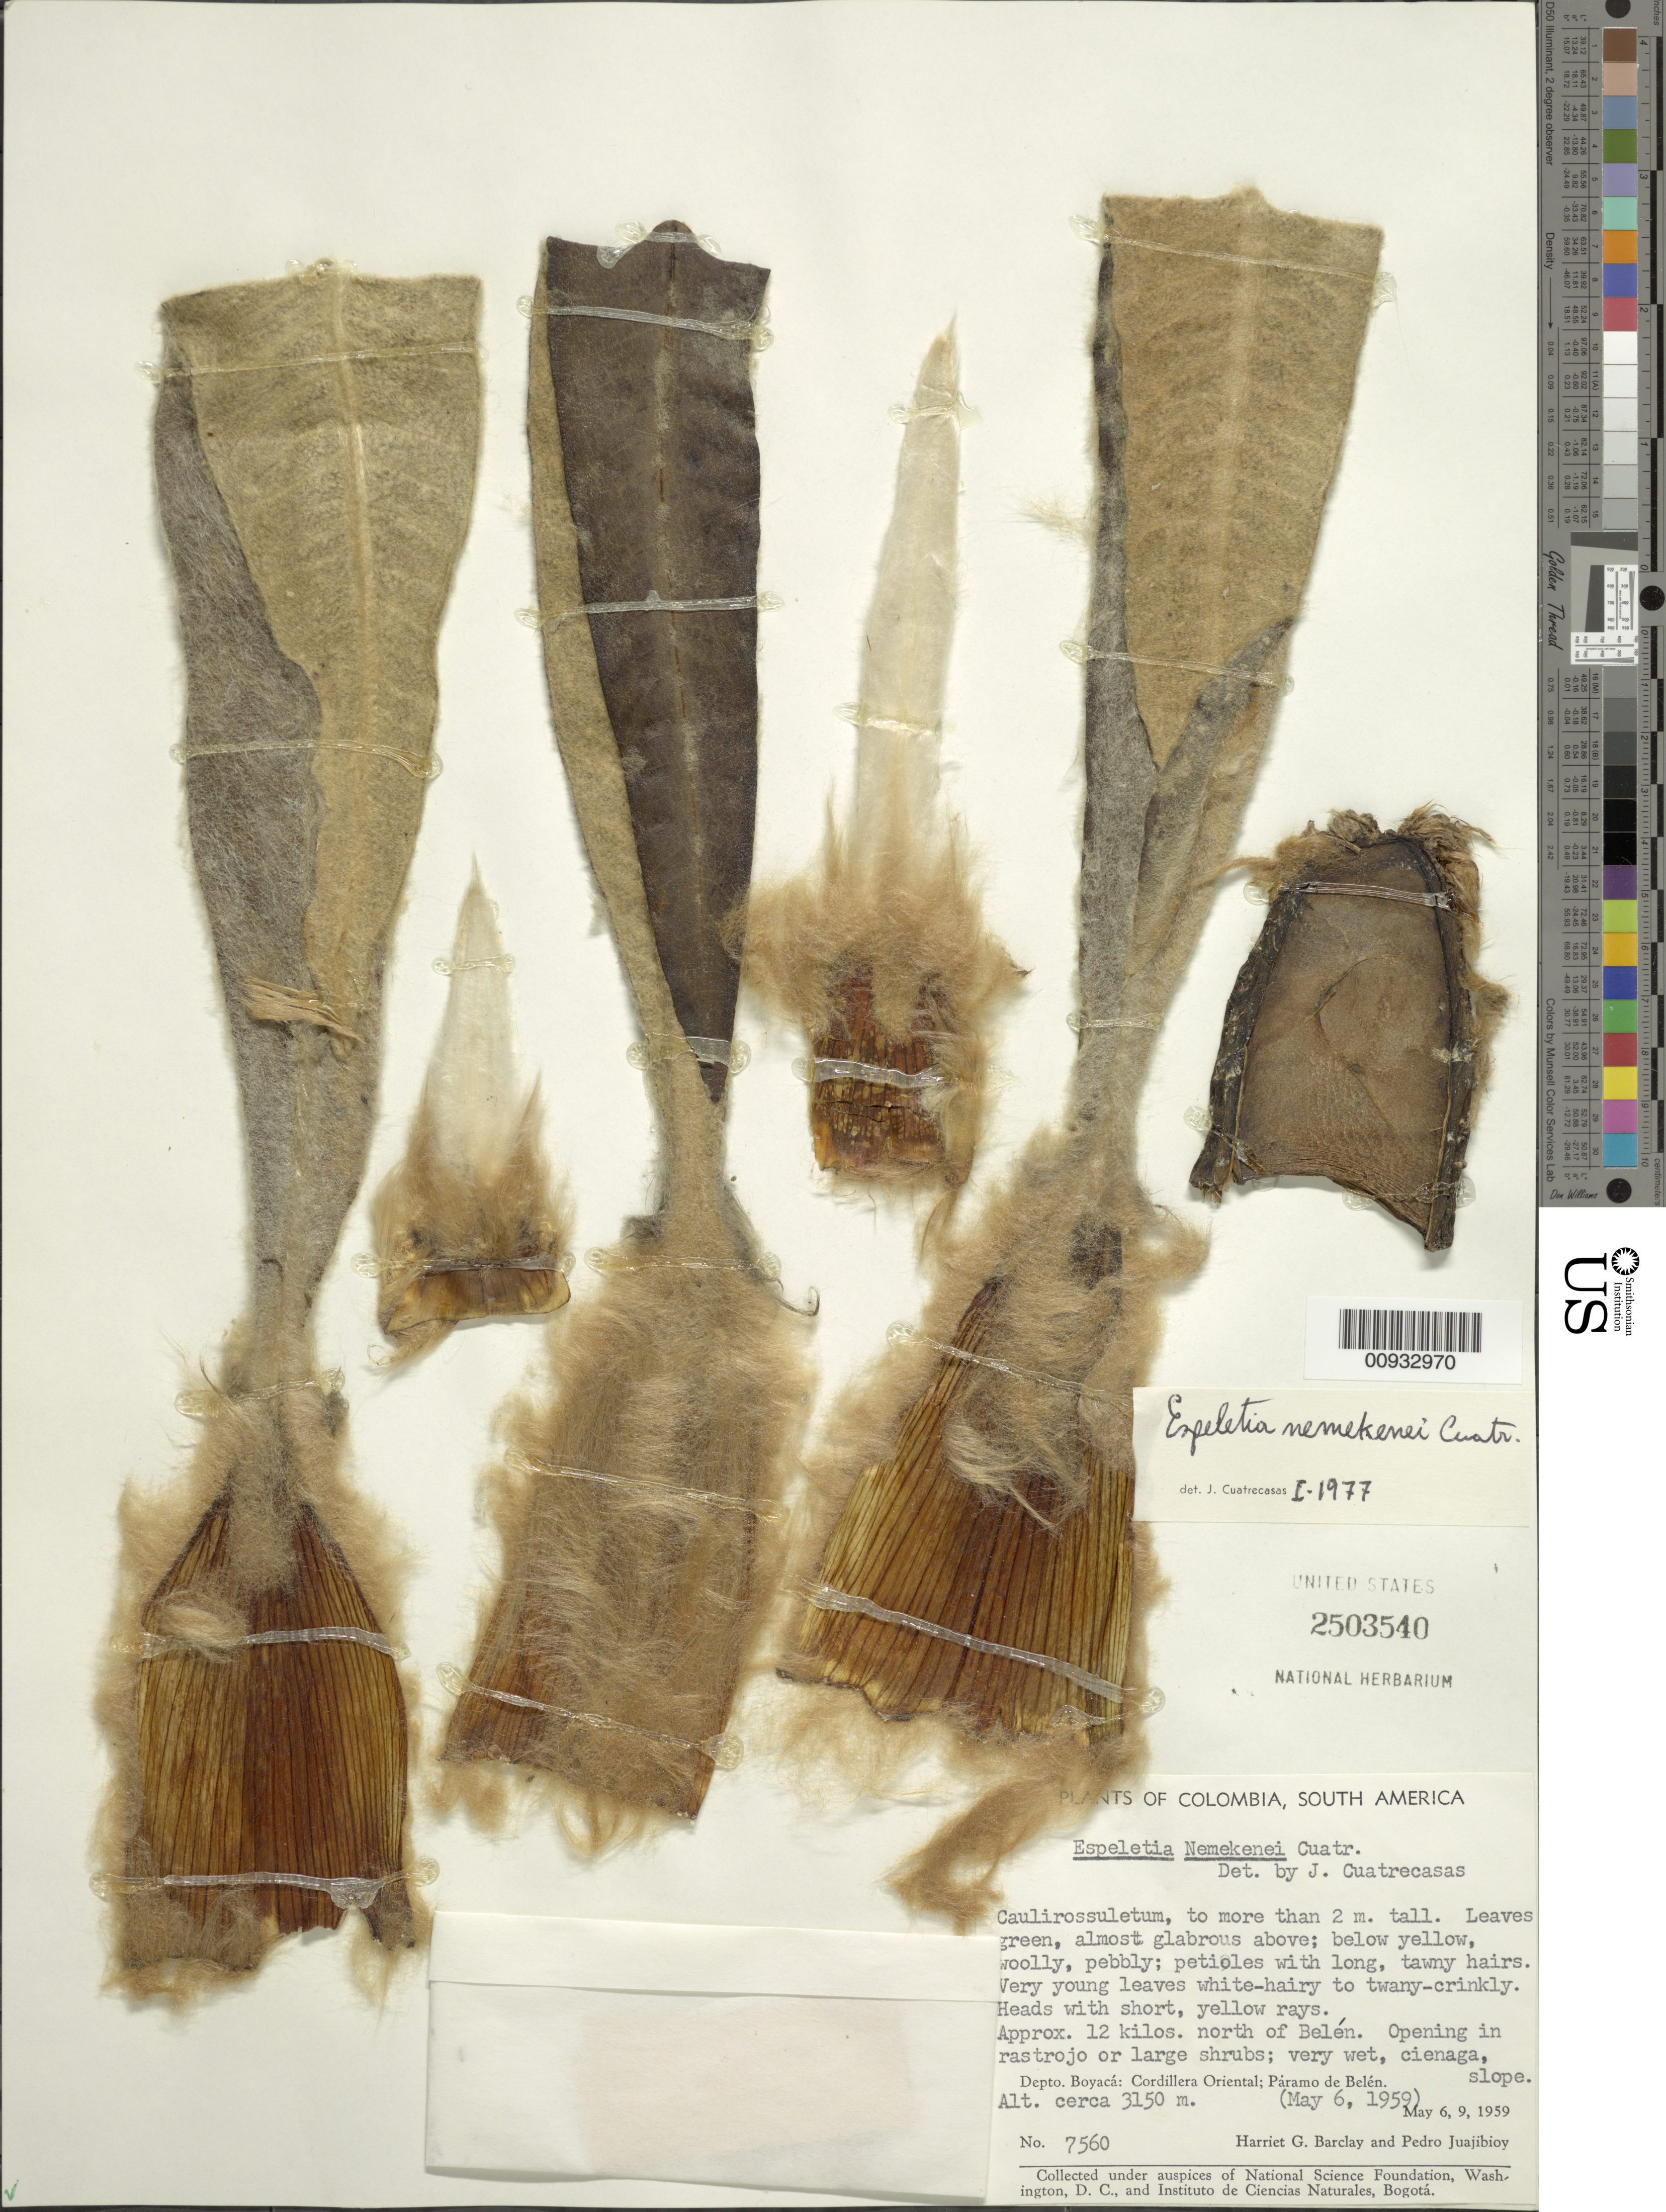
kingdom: Plantae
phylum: Tracheophyta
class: Magnoliopsida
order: Asterales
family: Asteraceae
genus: Espeletia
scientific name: Espeletia nemekenei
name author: Cuatrec.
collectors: H. G. Barclay & P. Juajibioy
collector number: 7560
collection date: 1959-05-06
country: Colombia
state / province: Boyacá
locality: South America, approx. 12 kilos. north of Belen, Cordillera Oriental, Paramo de Belen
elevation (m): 3150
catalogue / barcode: US 2503540